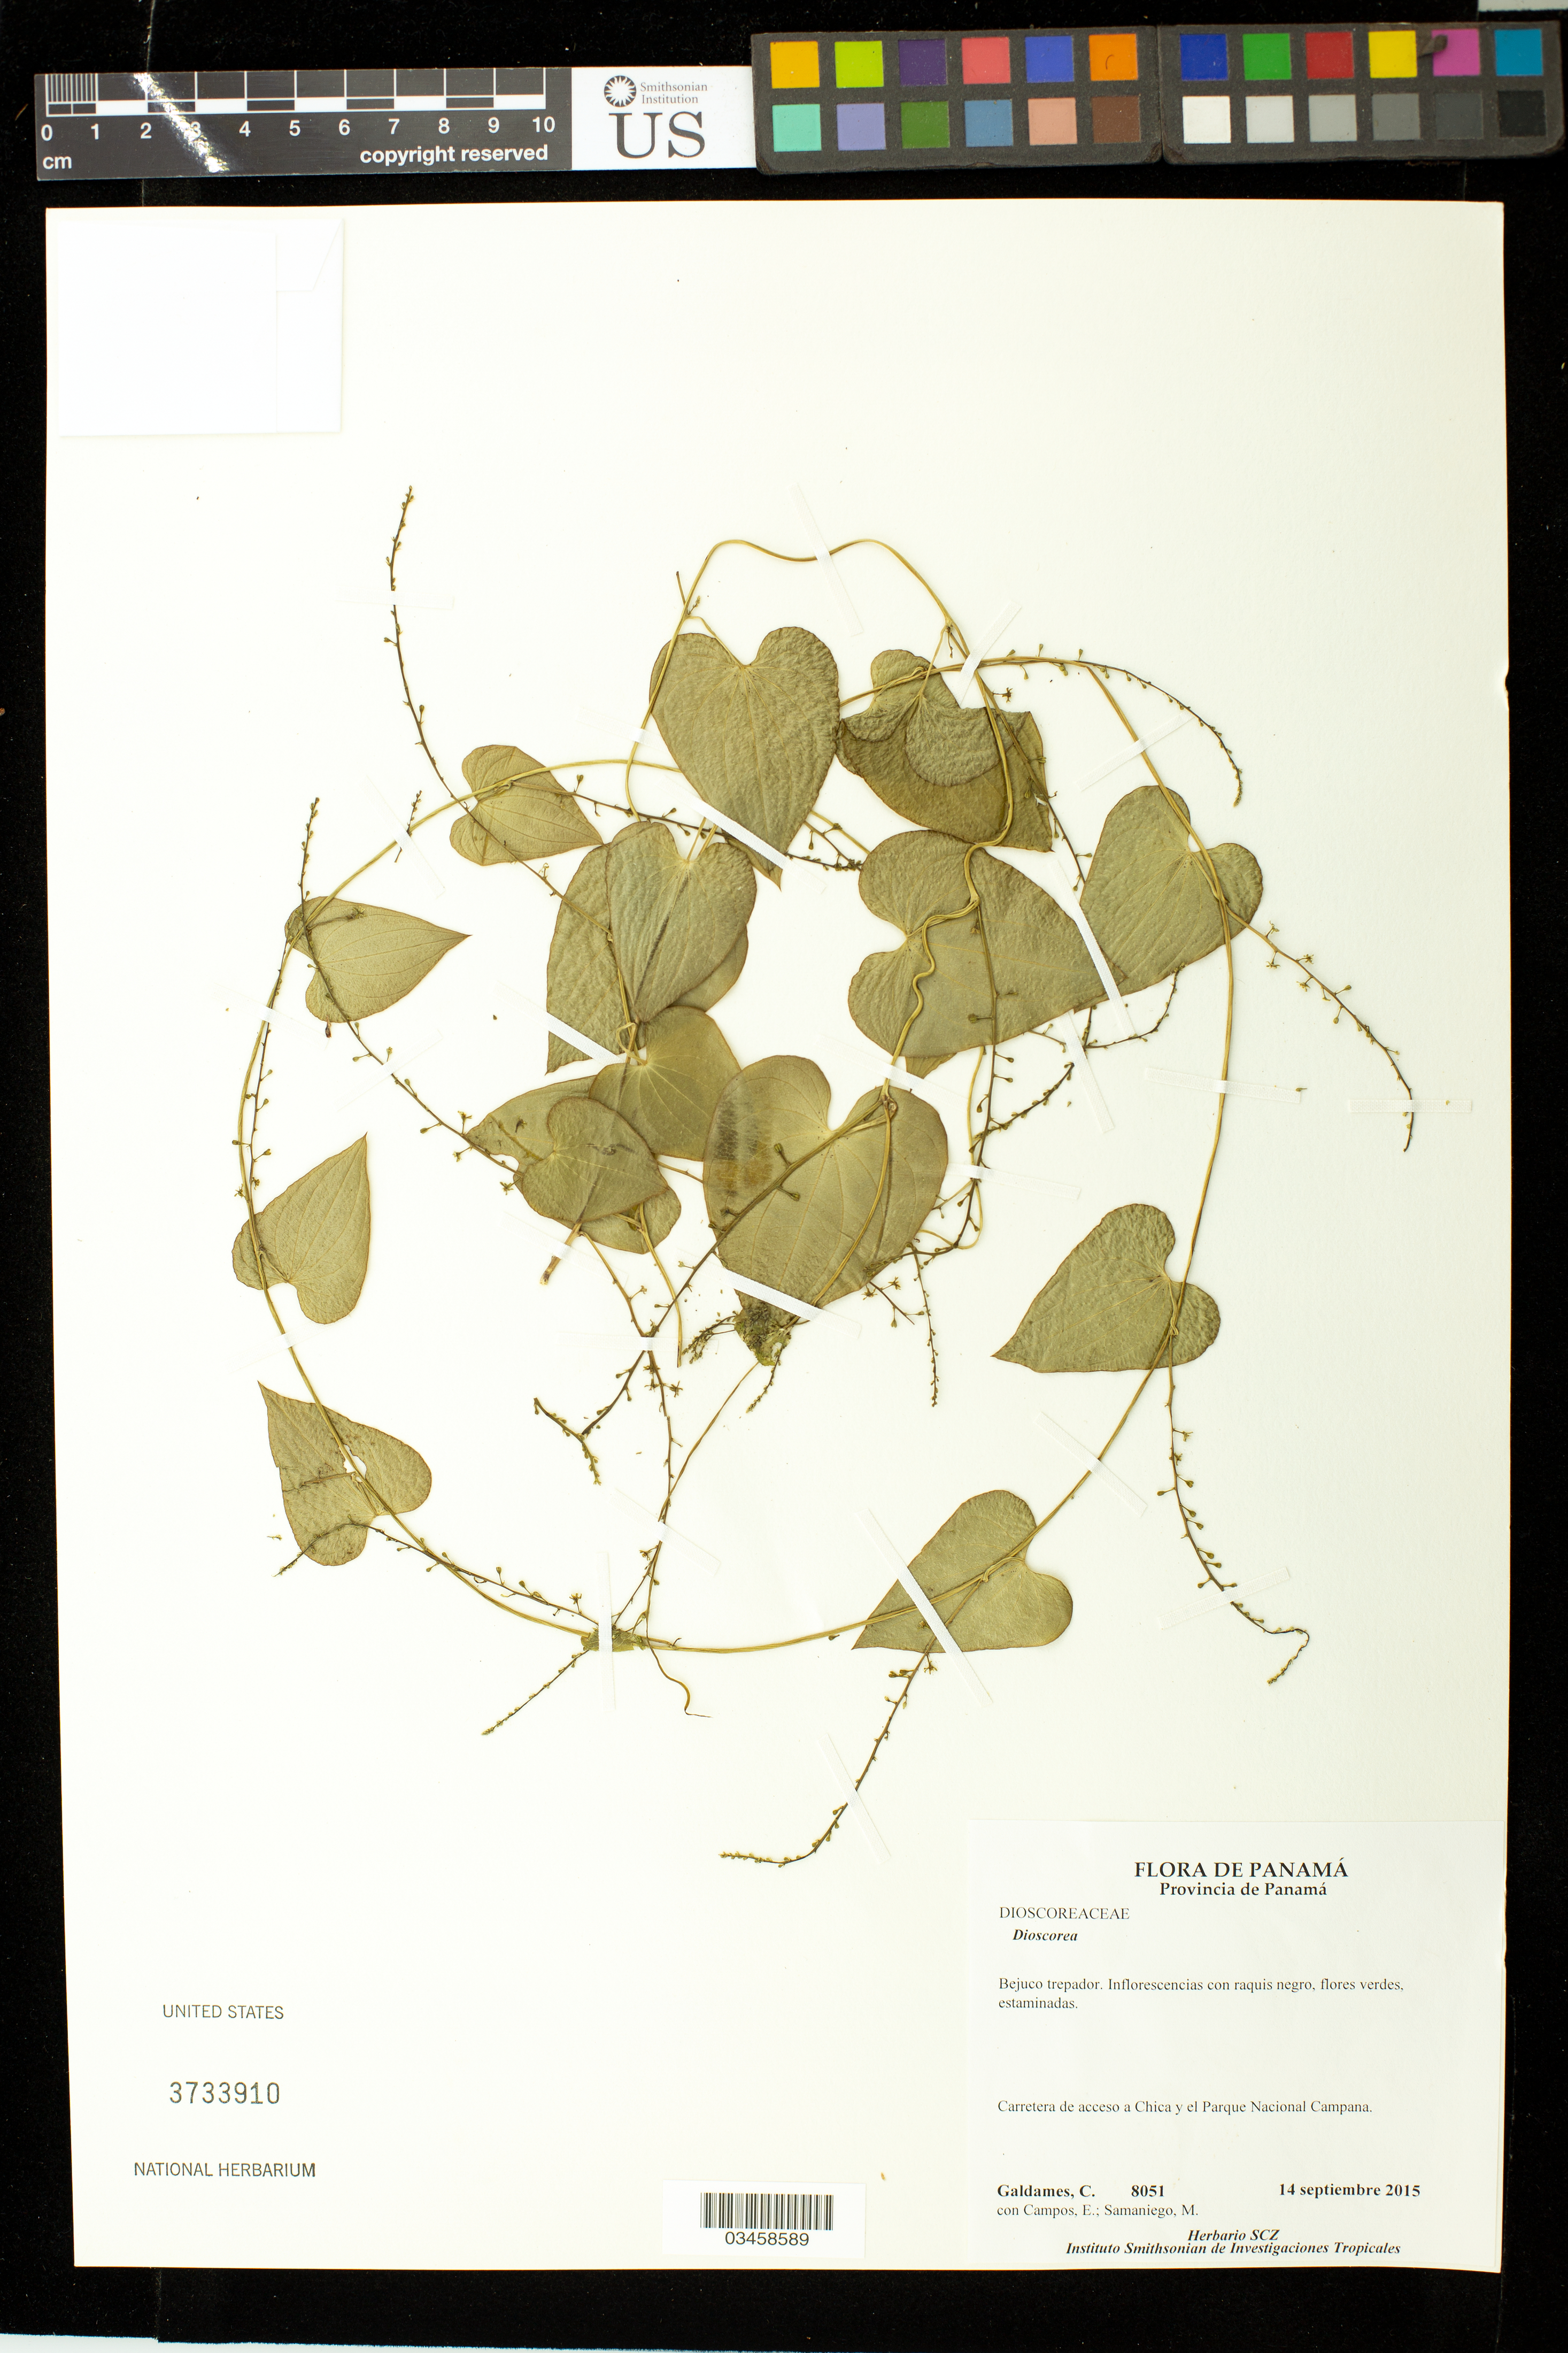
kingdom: Plantae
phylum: Tracheophyta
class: Liliopsida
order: Dioscoreales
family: Dioscoreaceae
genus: Dioscorea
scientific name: Dioscorea sp.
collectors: C. Galdames, E. Campos & M. Samaniego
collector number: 8051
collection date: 2015-09-14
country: Panama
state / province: Panamá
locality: Carretera de acceso a Chica y el Parque National Campana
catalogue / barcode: US 3733910